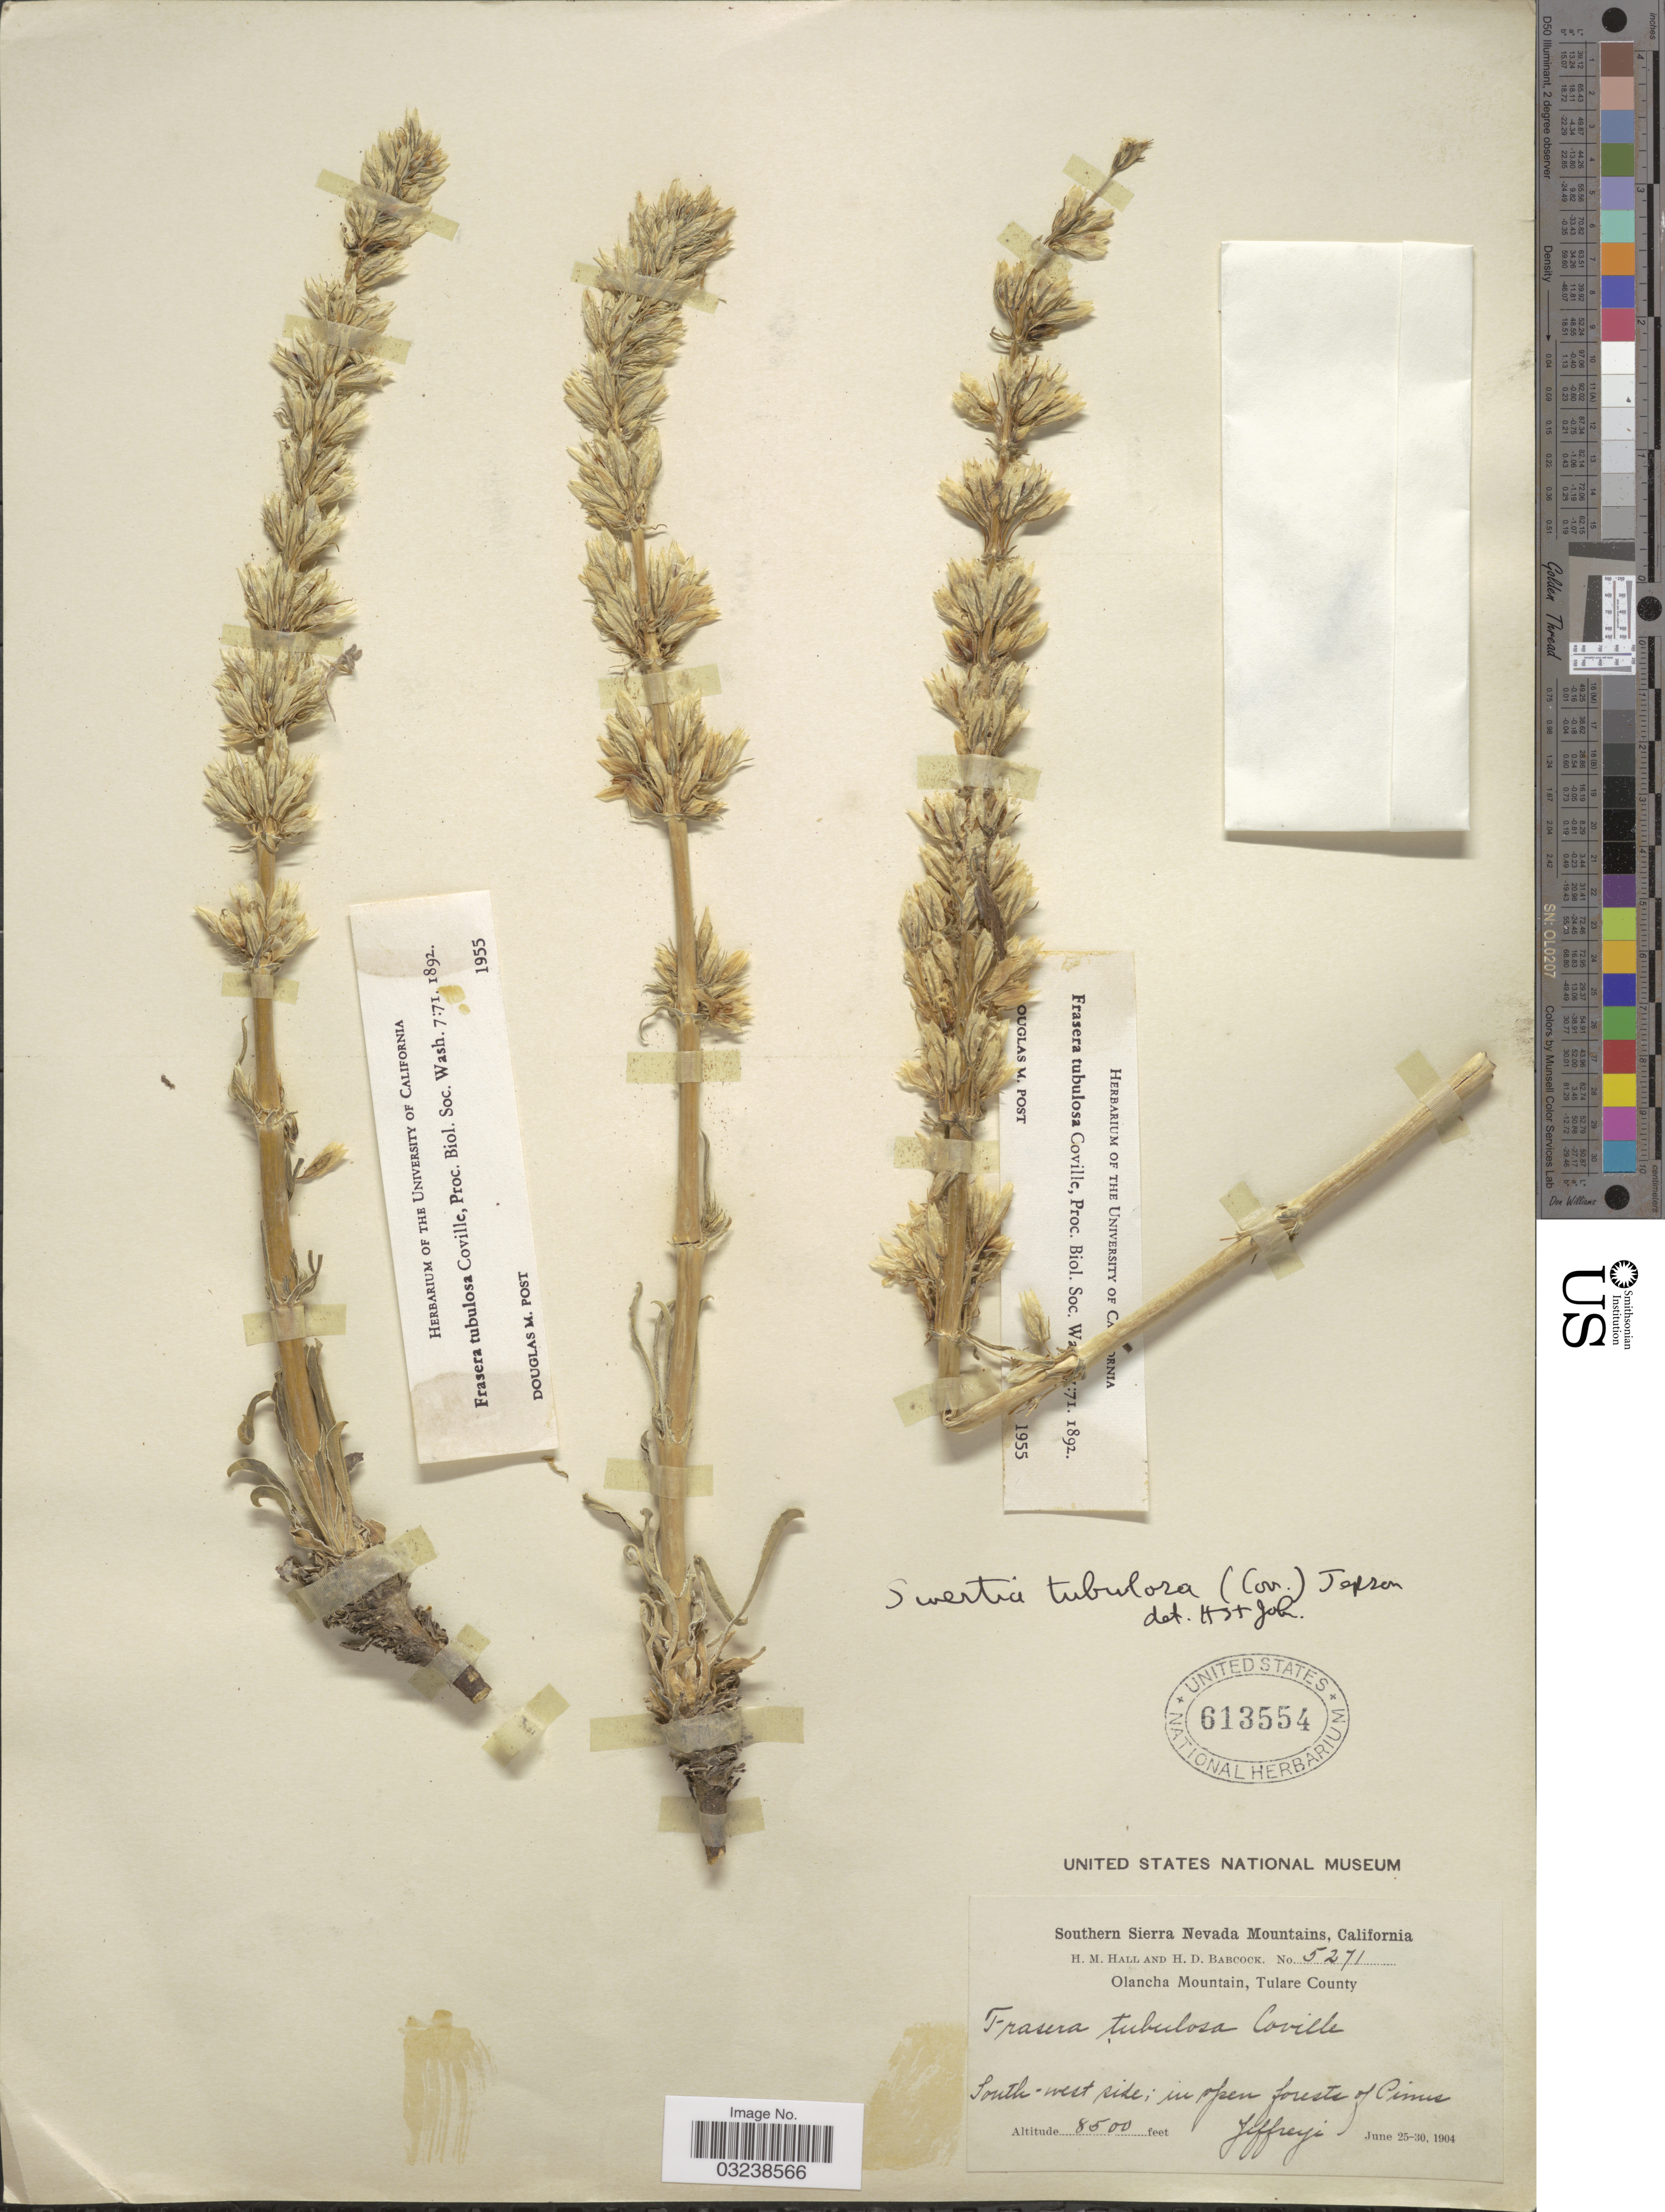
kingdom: Plantae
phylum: Tracheophyta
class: Magnoliopsida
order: Gentianales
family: Gentianaceae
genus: Swertia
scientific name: Swertia tubulosa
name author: (Coville) Jeps.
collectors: H. M. Hall & H. Babcock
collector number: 5271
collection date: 1904-06-25/1904-06-30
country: United States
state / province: California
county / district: Tulare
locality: Southern Sierra Nevada Mountains. Olancha Mountain, Tulare County. South-west side; in open forests of Pinus Jeffreyi.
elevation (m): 2591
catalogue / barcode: US 613554